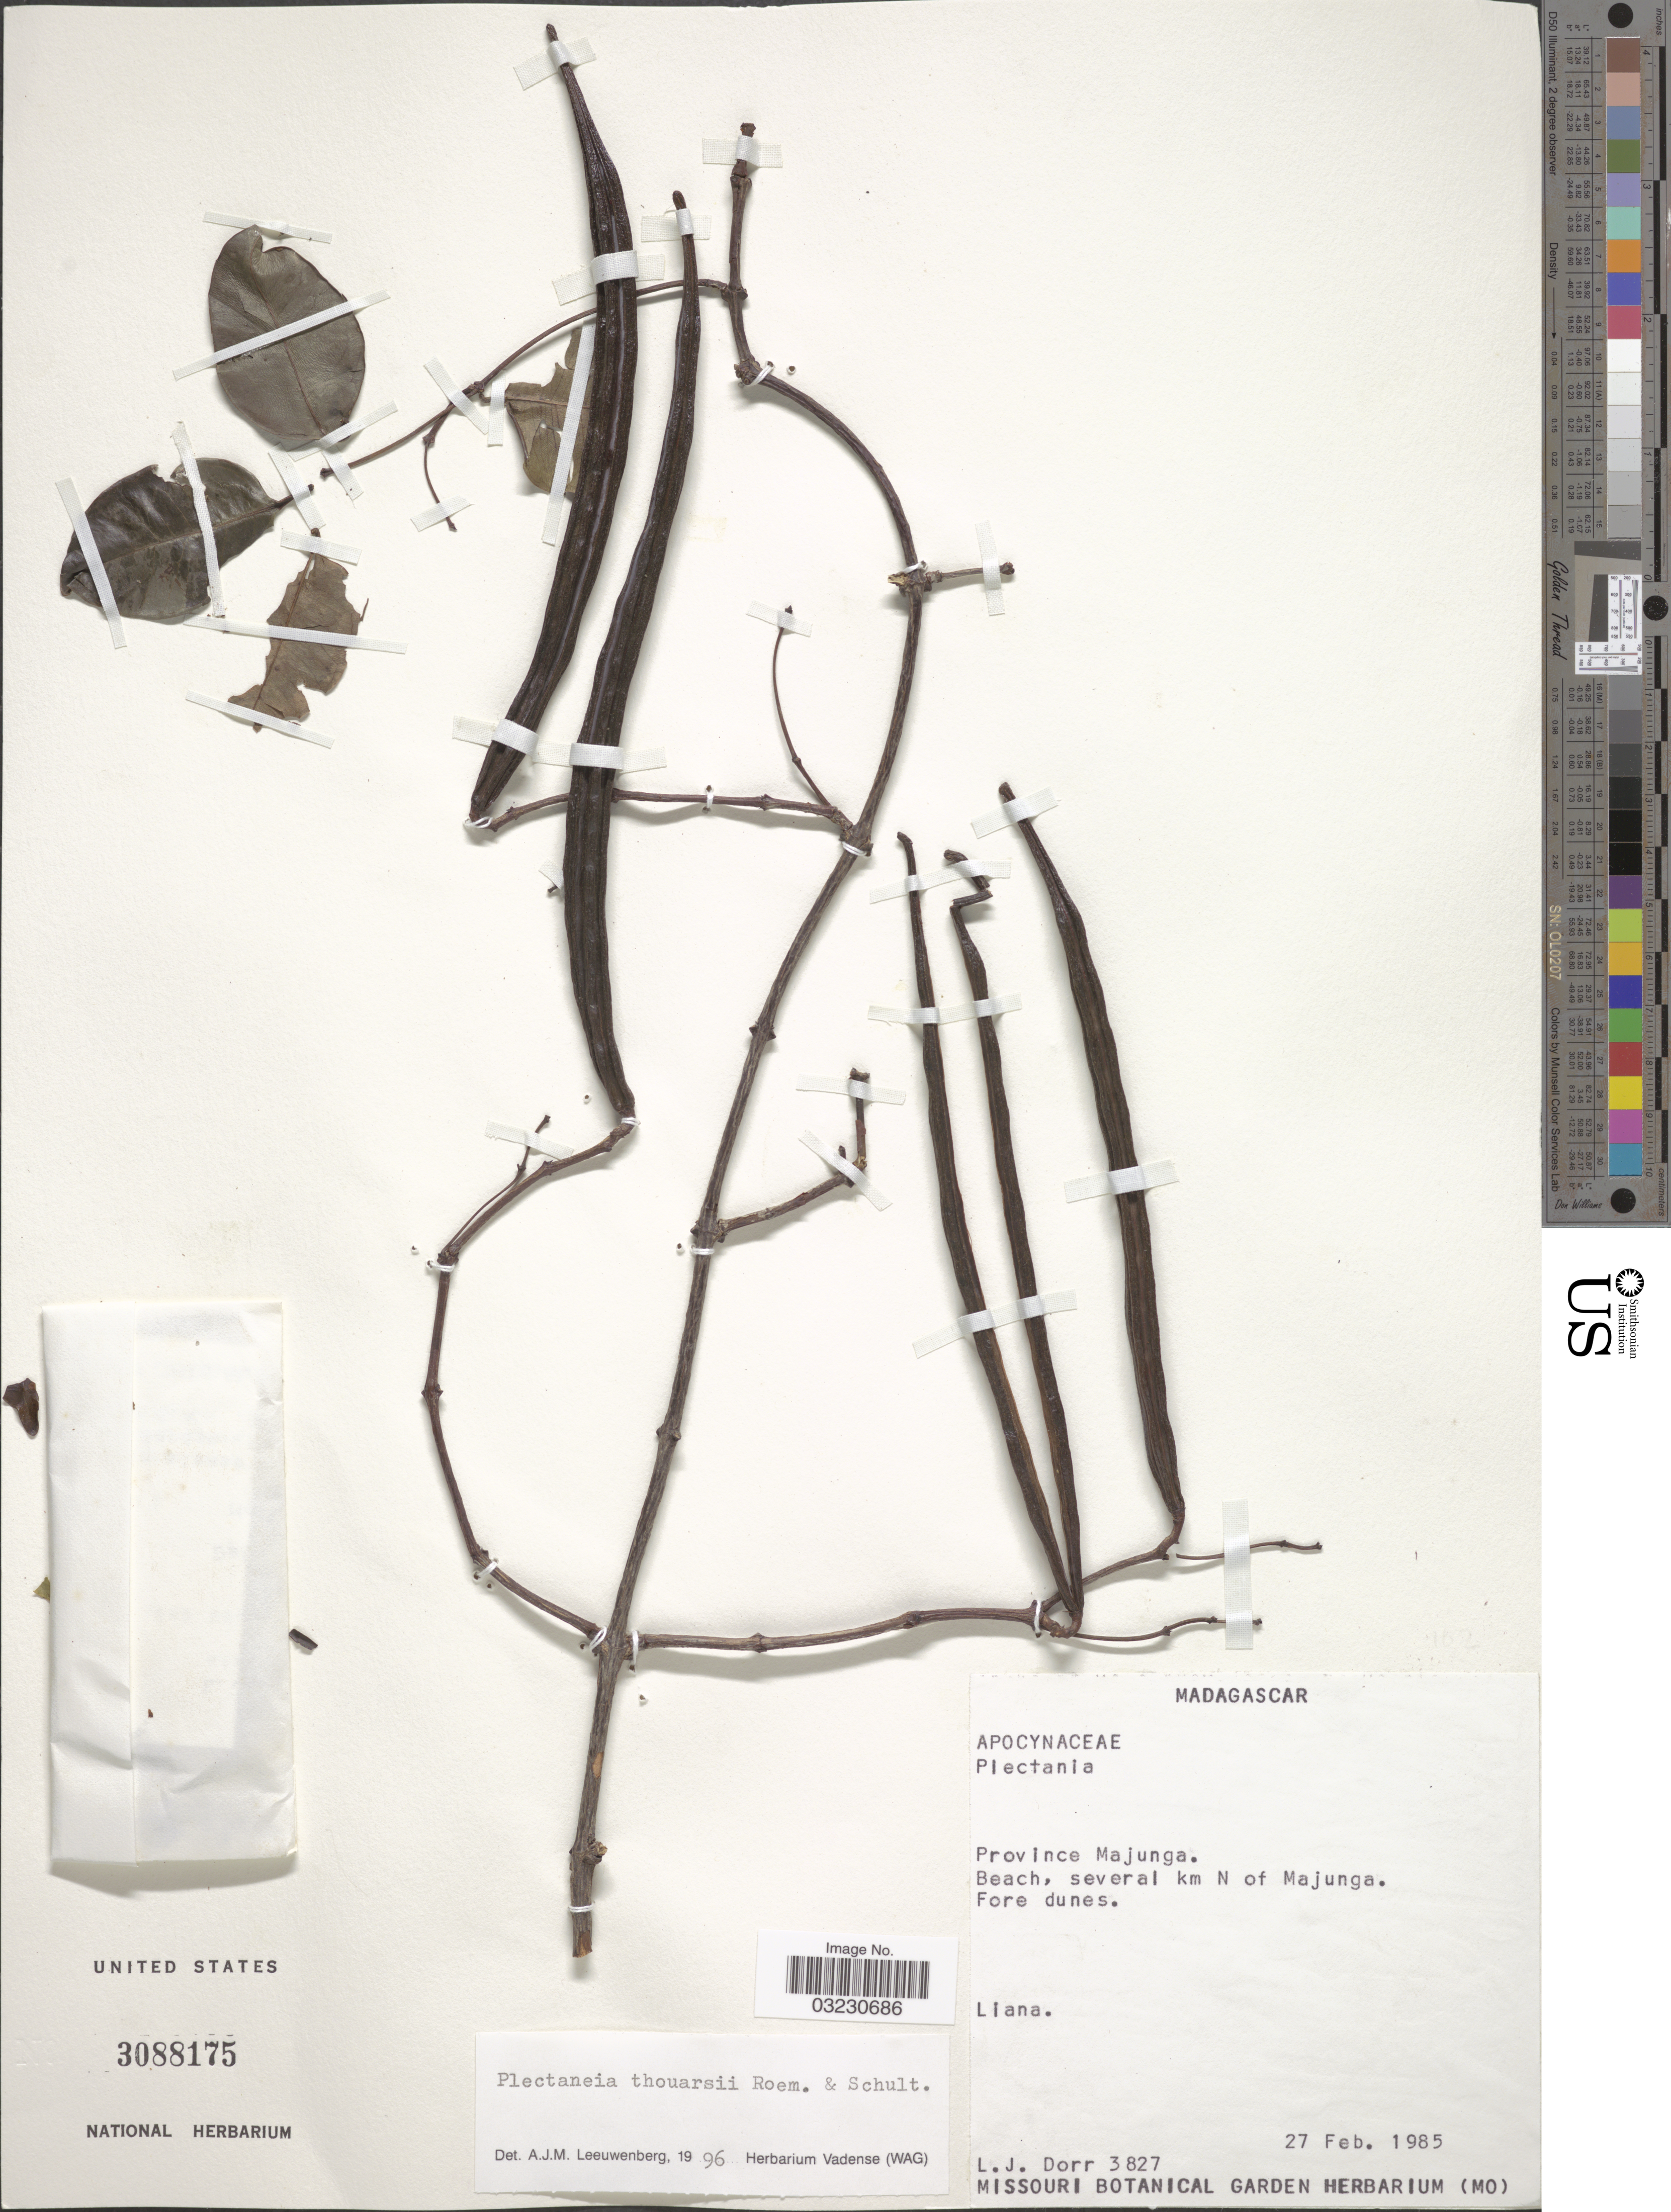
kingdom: Plantae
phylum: Tracheophyta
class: Magnoliopsida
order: Gentianales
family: Apocynaceae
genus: Plectaneia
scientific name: Plectaneia thouarsii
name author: Roem. & Schult.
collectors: L. J. Dorr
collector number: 3827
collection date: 1985-02-27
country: Madagascar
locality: Province Majunga. Beach, several km N of Majunga.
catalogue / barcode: US 3088175